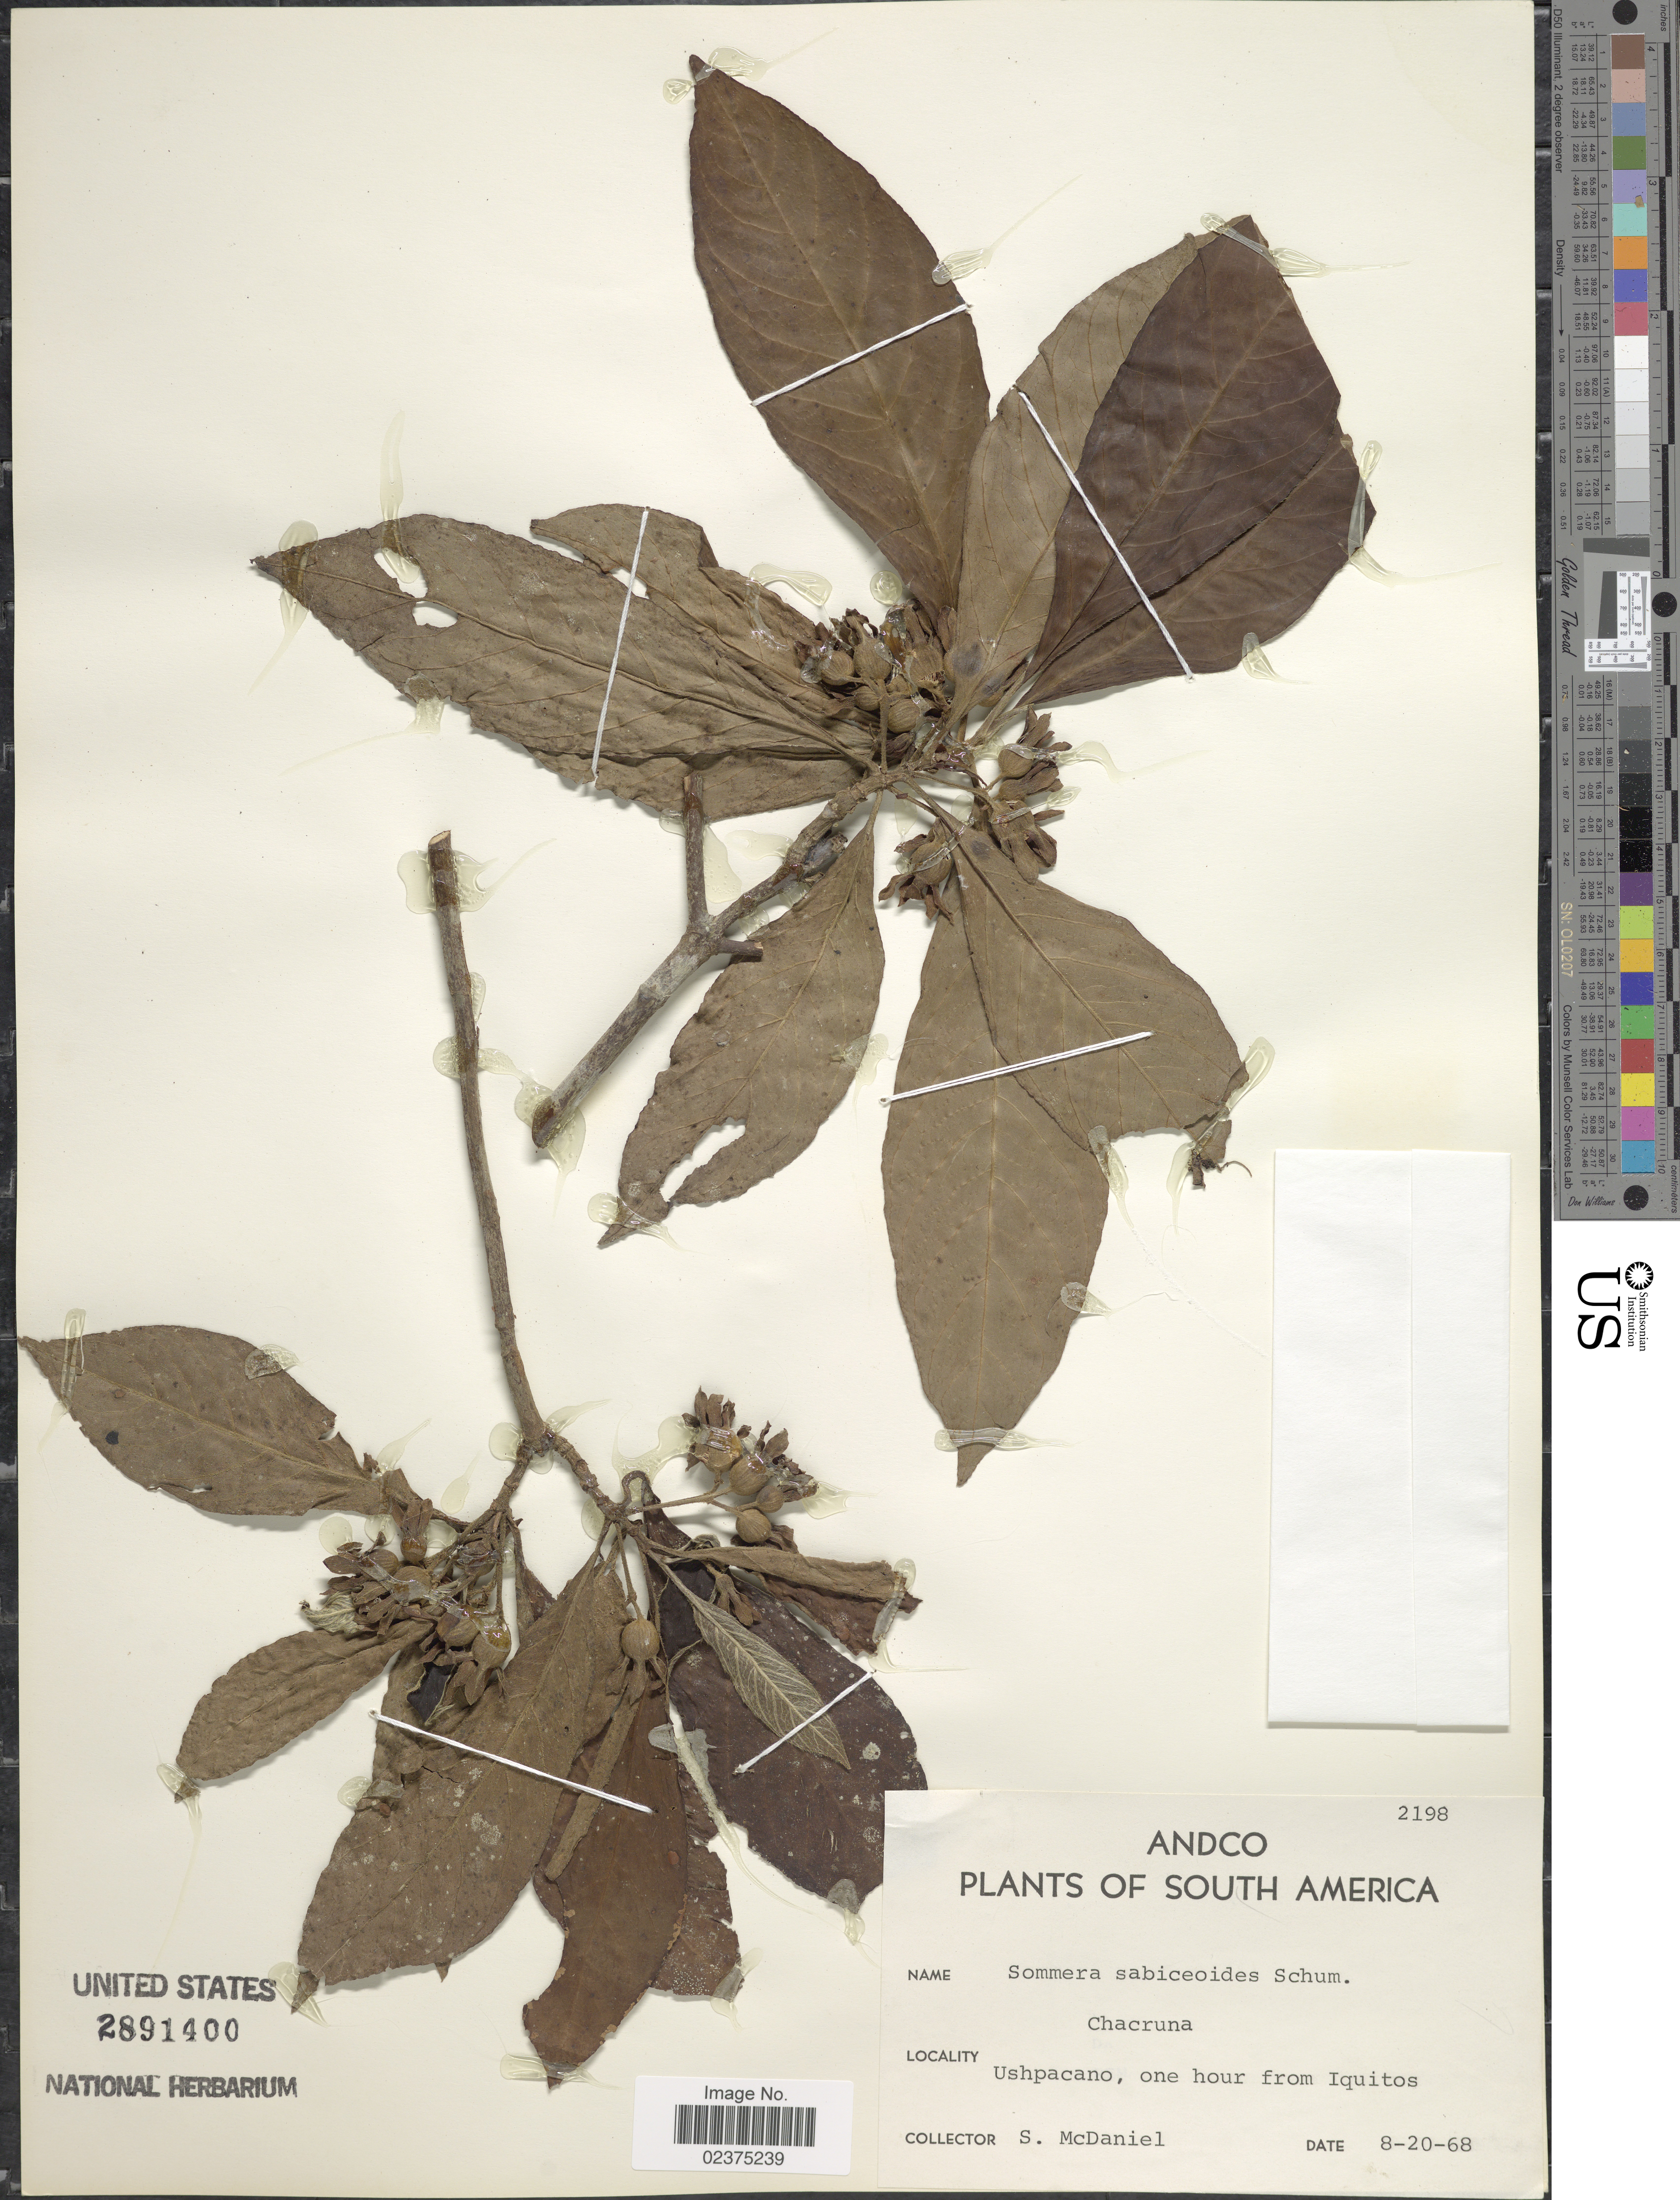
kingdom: Plantae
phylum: Tracheophyta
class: Magnoliopsida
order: Gentianales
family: Rubiaceae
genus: Sommera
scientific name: Sommera sabiceoides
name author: K. Schum.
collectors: S. McDaniel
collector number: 2198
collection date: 1968-08-20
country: Peru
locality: Ushpacano, one hour from Iquitos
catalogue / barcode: US 2891400